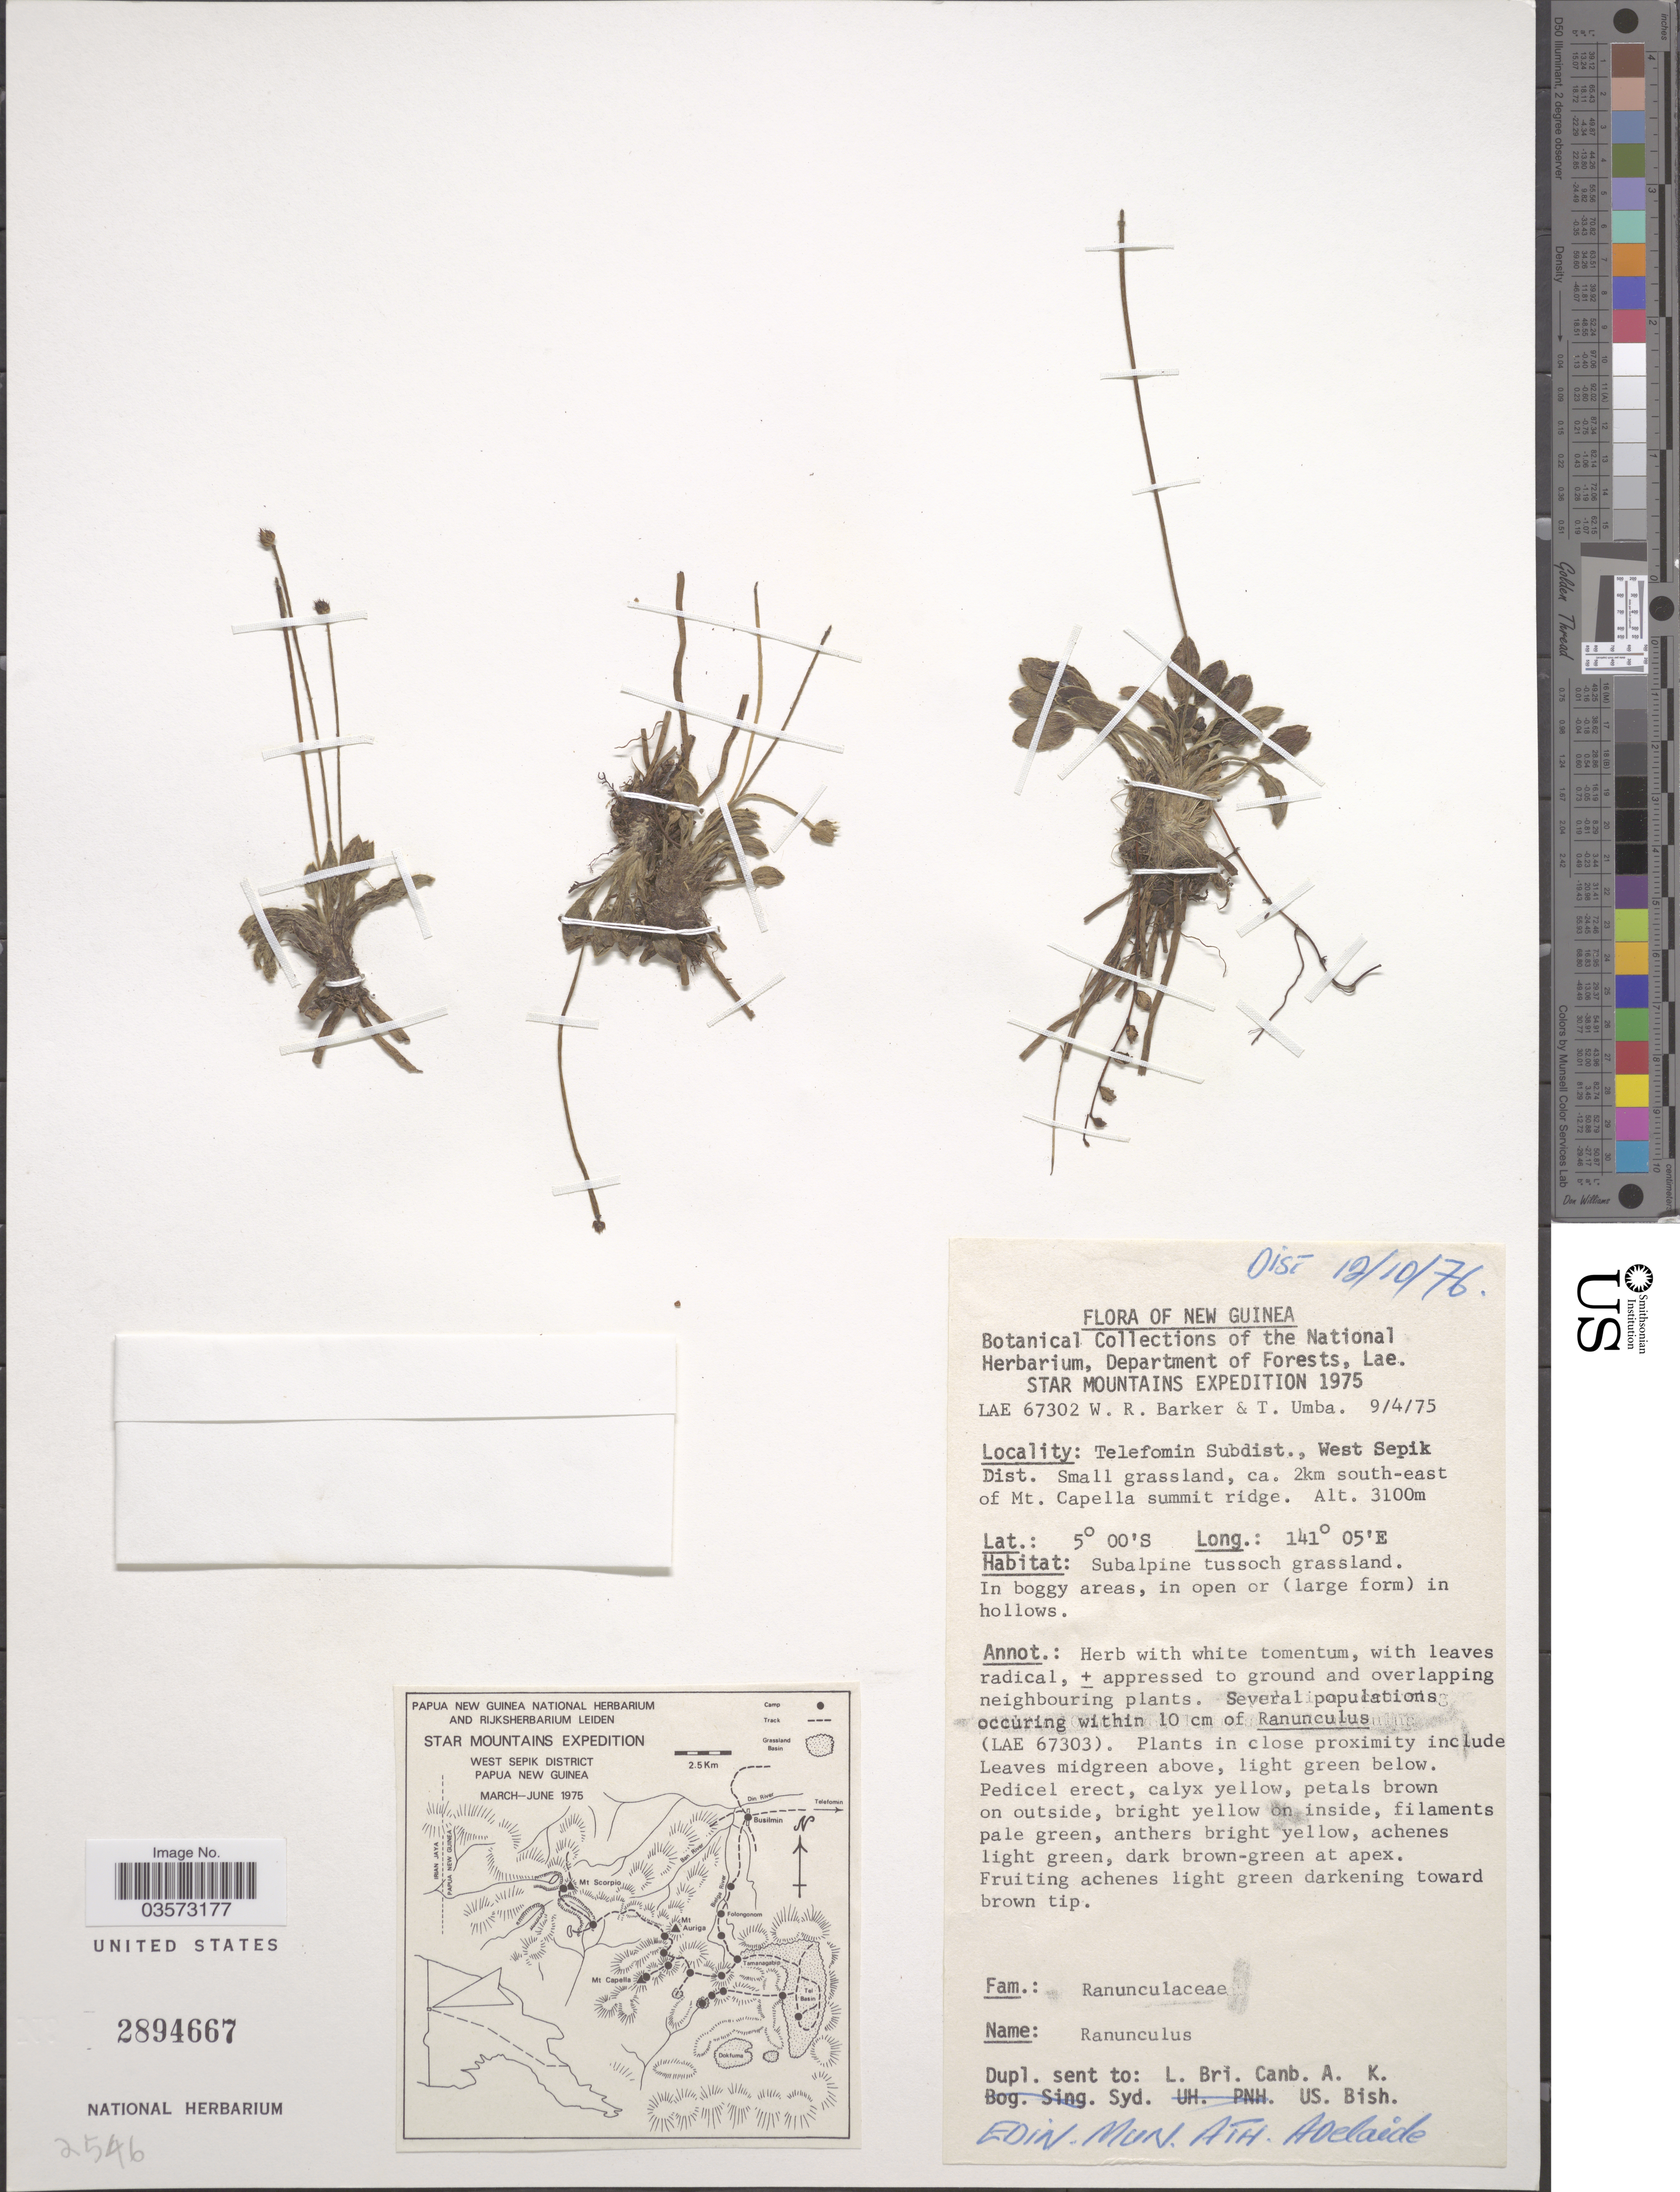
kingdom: Plantae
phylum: Tracheophyta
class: Magnoliopsida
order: Ranunculales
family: Ranunculaceae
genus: Ranunculus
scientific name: Ranunculus sp.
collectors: W. R. Barker & T. Umba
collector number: LAE67302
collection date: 1975-04-09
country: Papua New Guinea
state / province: Sandaun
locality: New Guinea. Telefomin Subdist., West Sepik Dist. Small grassland, ca. 2km south-east of Mt. Capella summit ridge.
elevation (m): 3100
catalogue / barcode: US 2894667